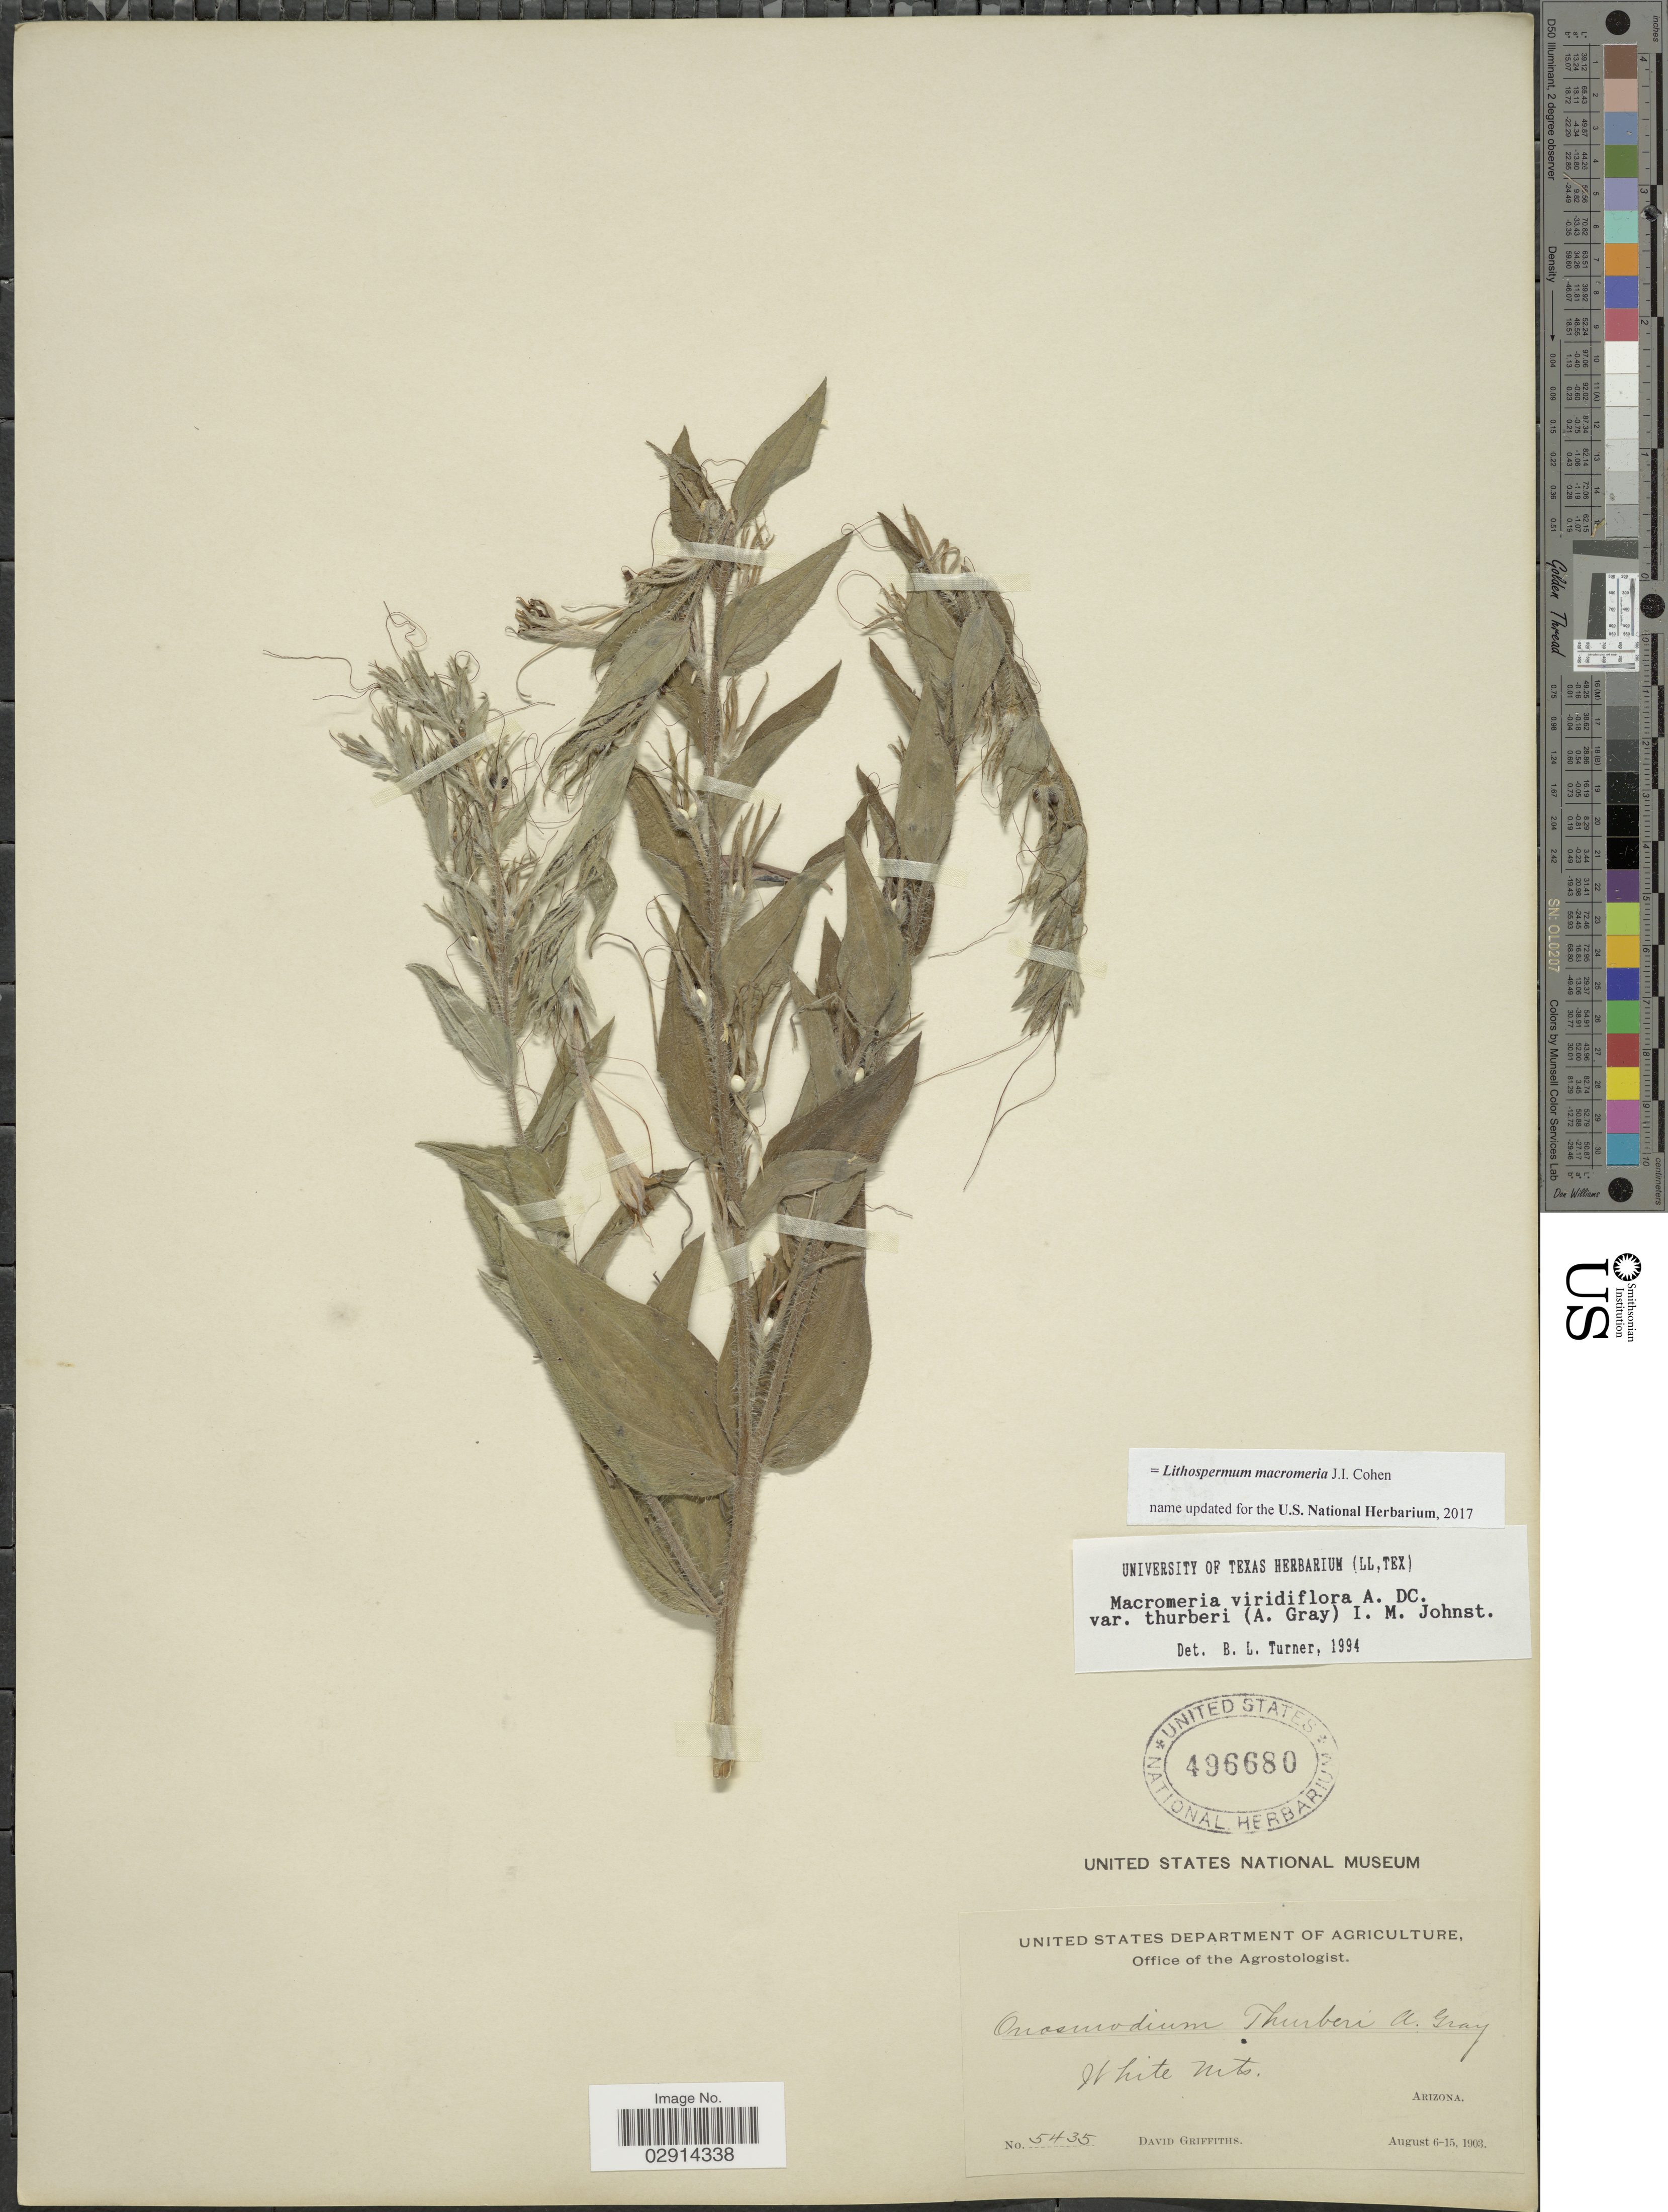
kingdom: Plantae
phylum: Tracheophyta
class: Magnoliopsida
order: Boraginales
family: Boraginaceae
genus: Lithospermum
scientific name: Lithospermum macromeria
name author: Cohen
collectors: D. Griffiths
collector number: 5435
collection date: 1903-08-06/1903-08-15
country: United States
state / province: Arizona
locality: White Mts.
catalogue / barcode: US 496680